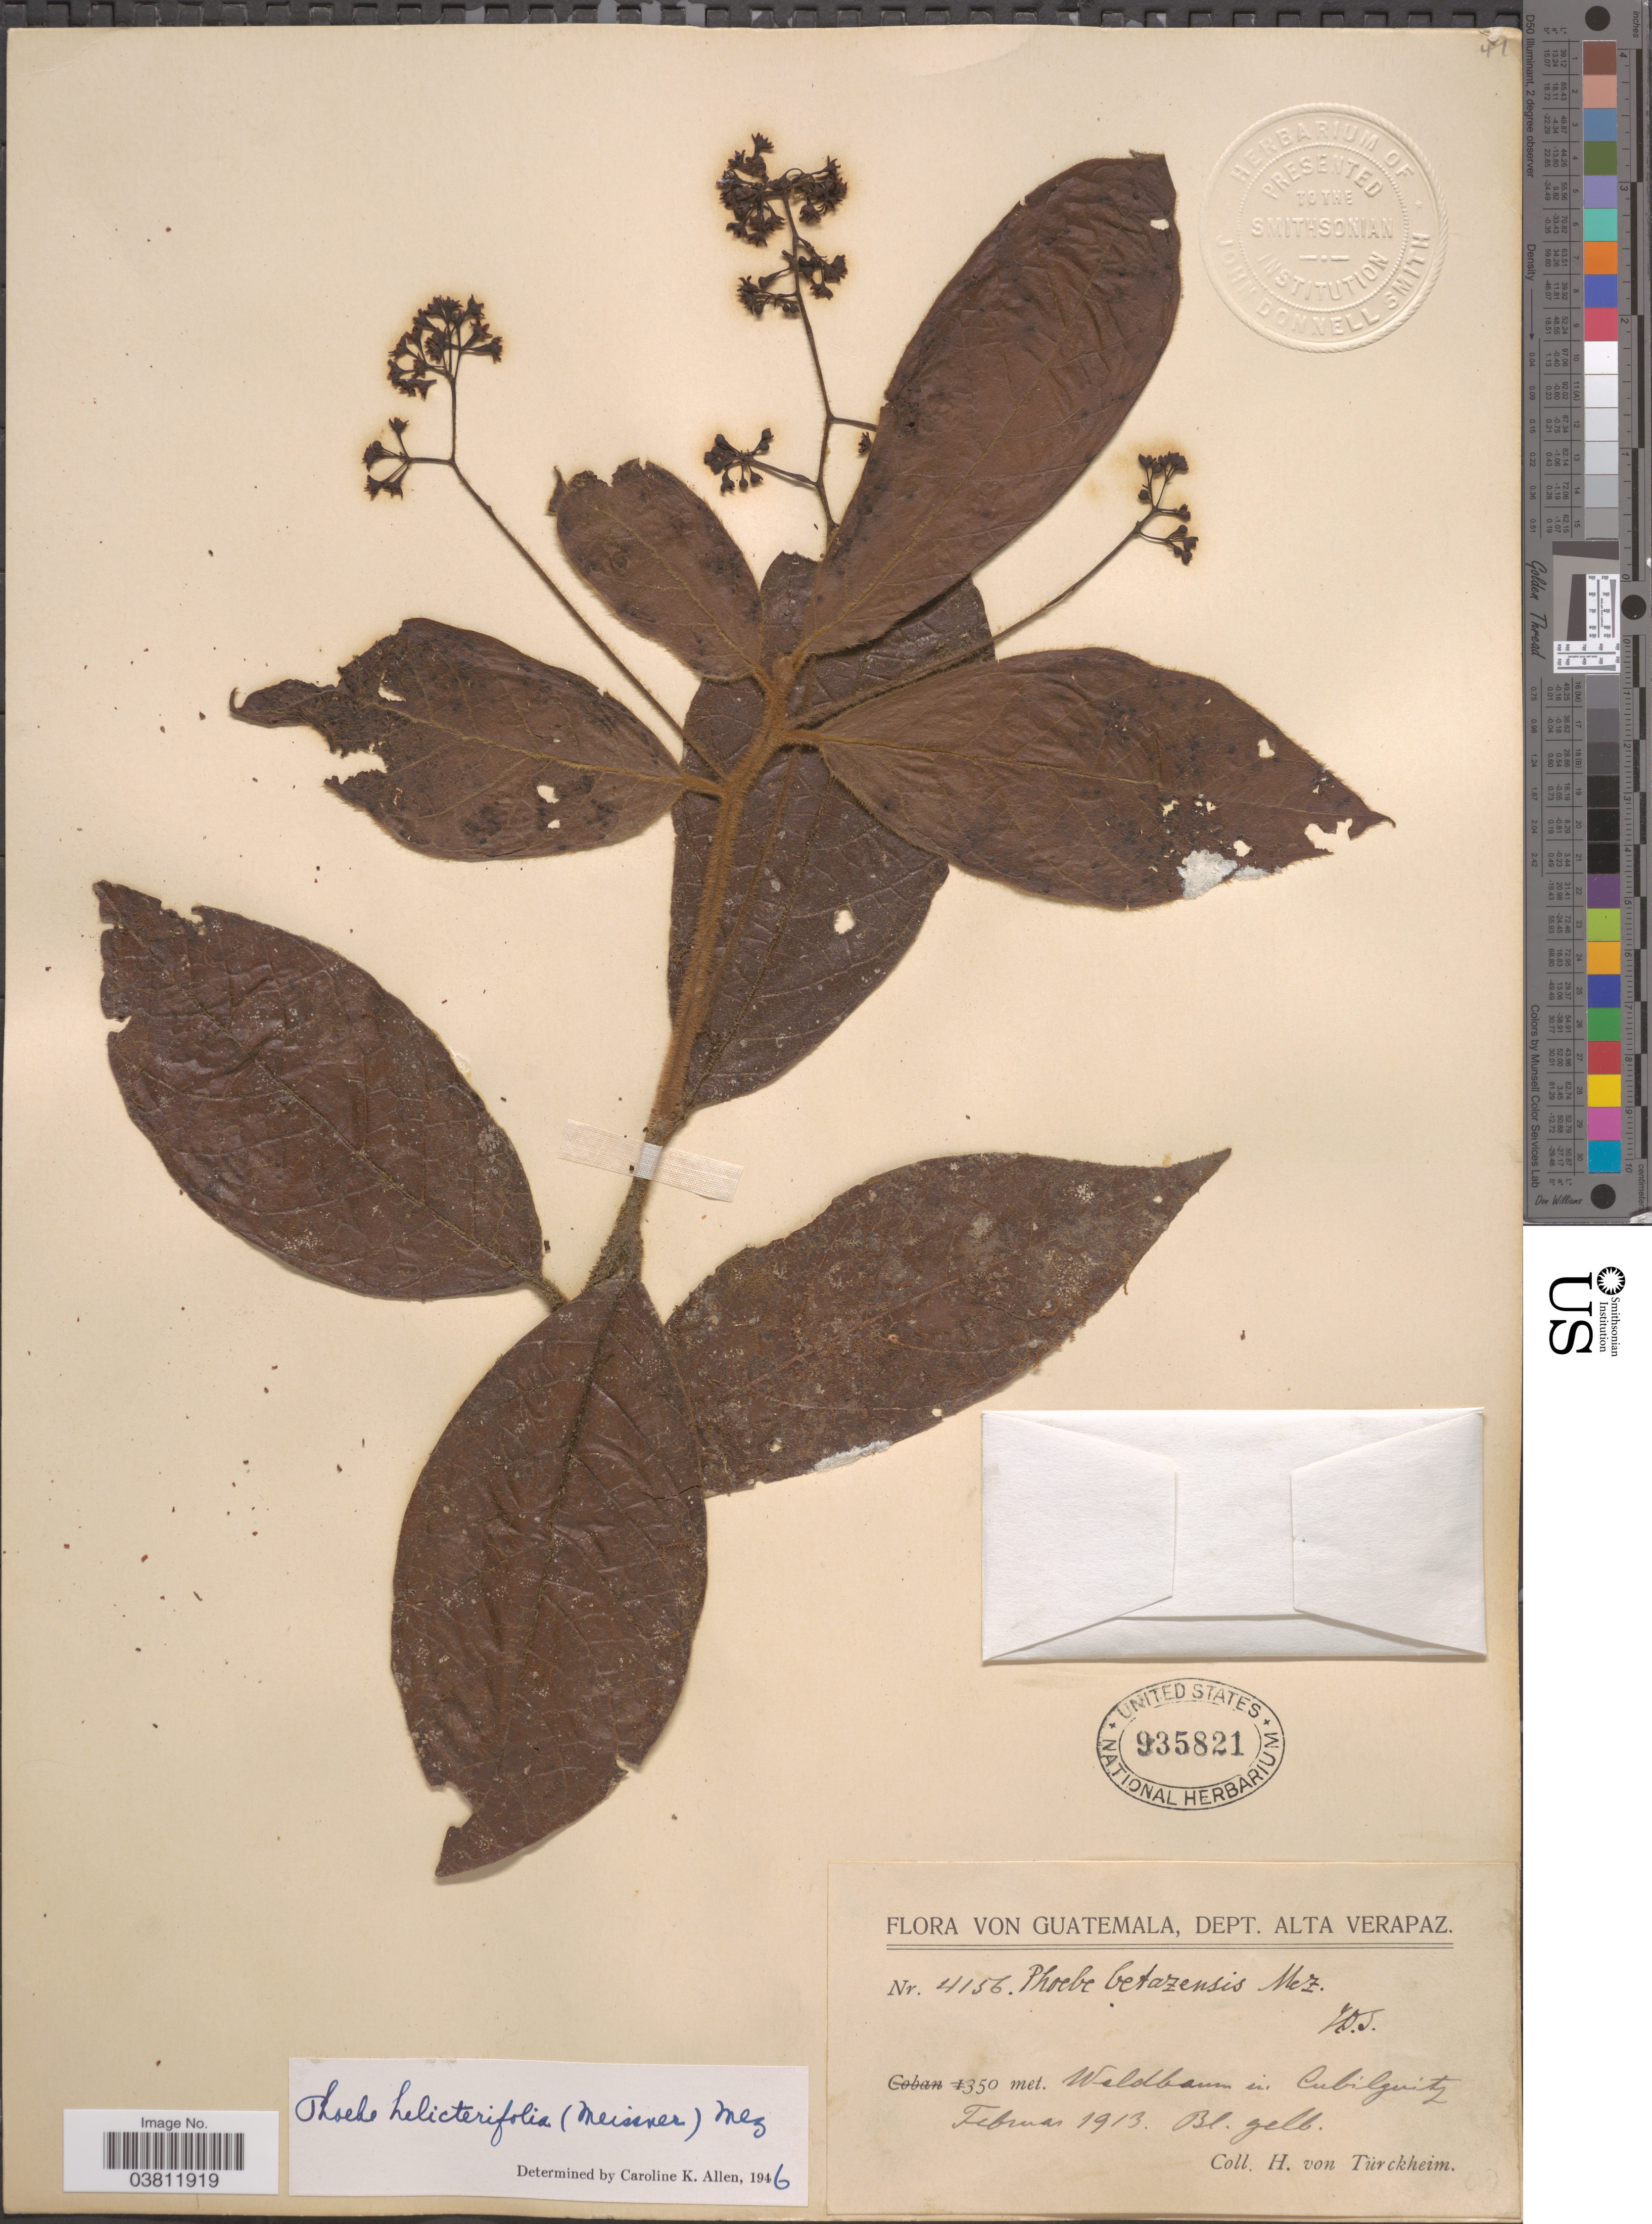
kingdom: Plantae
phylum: Tracheophyta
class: Magnoliopsida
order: Laurales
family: Lauraceae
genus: Phoebe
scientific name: Phoebe helicterifolia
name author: (Meisn.) Mez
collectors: H. von Türckheim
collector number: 4156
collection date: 1913-02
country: Guatemala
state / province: Alta Verapaz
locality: Dept. Alta Verapaz. Waldbaum in Cubilquitz.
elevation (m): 350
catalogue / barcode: US 935821